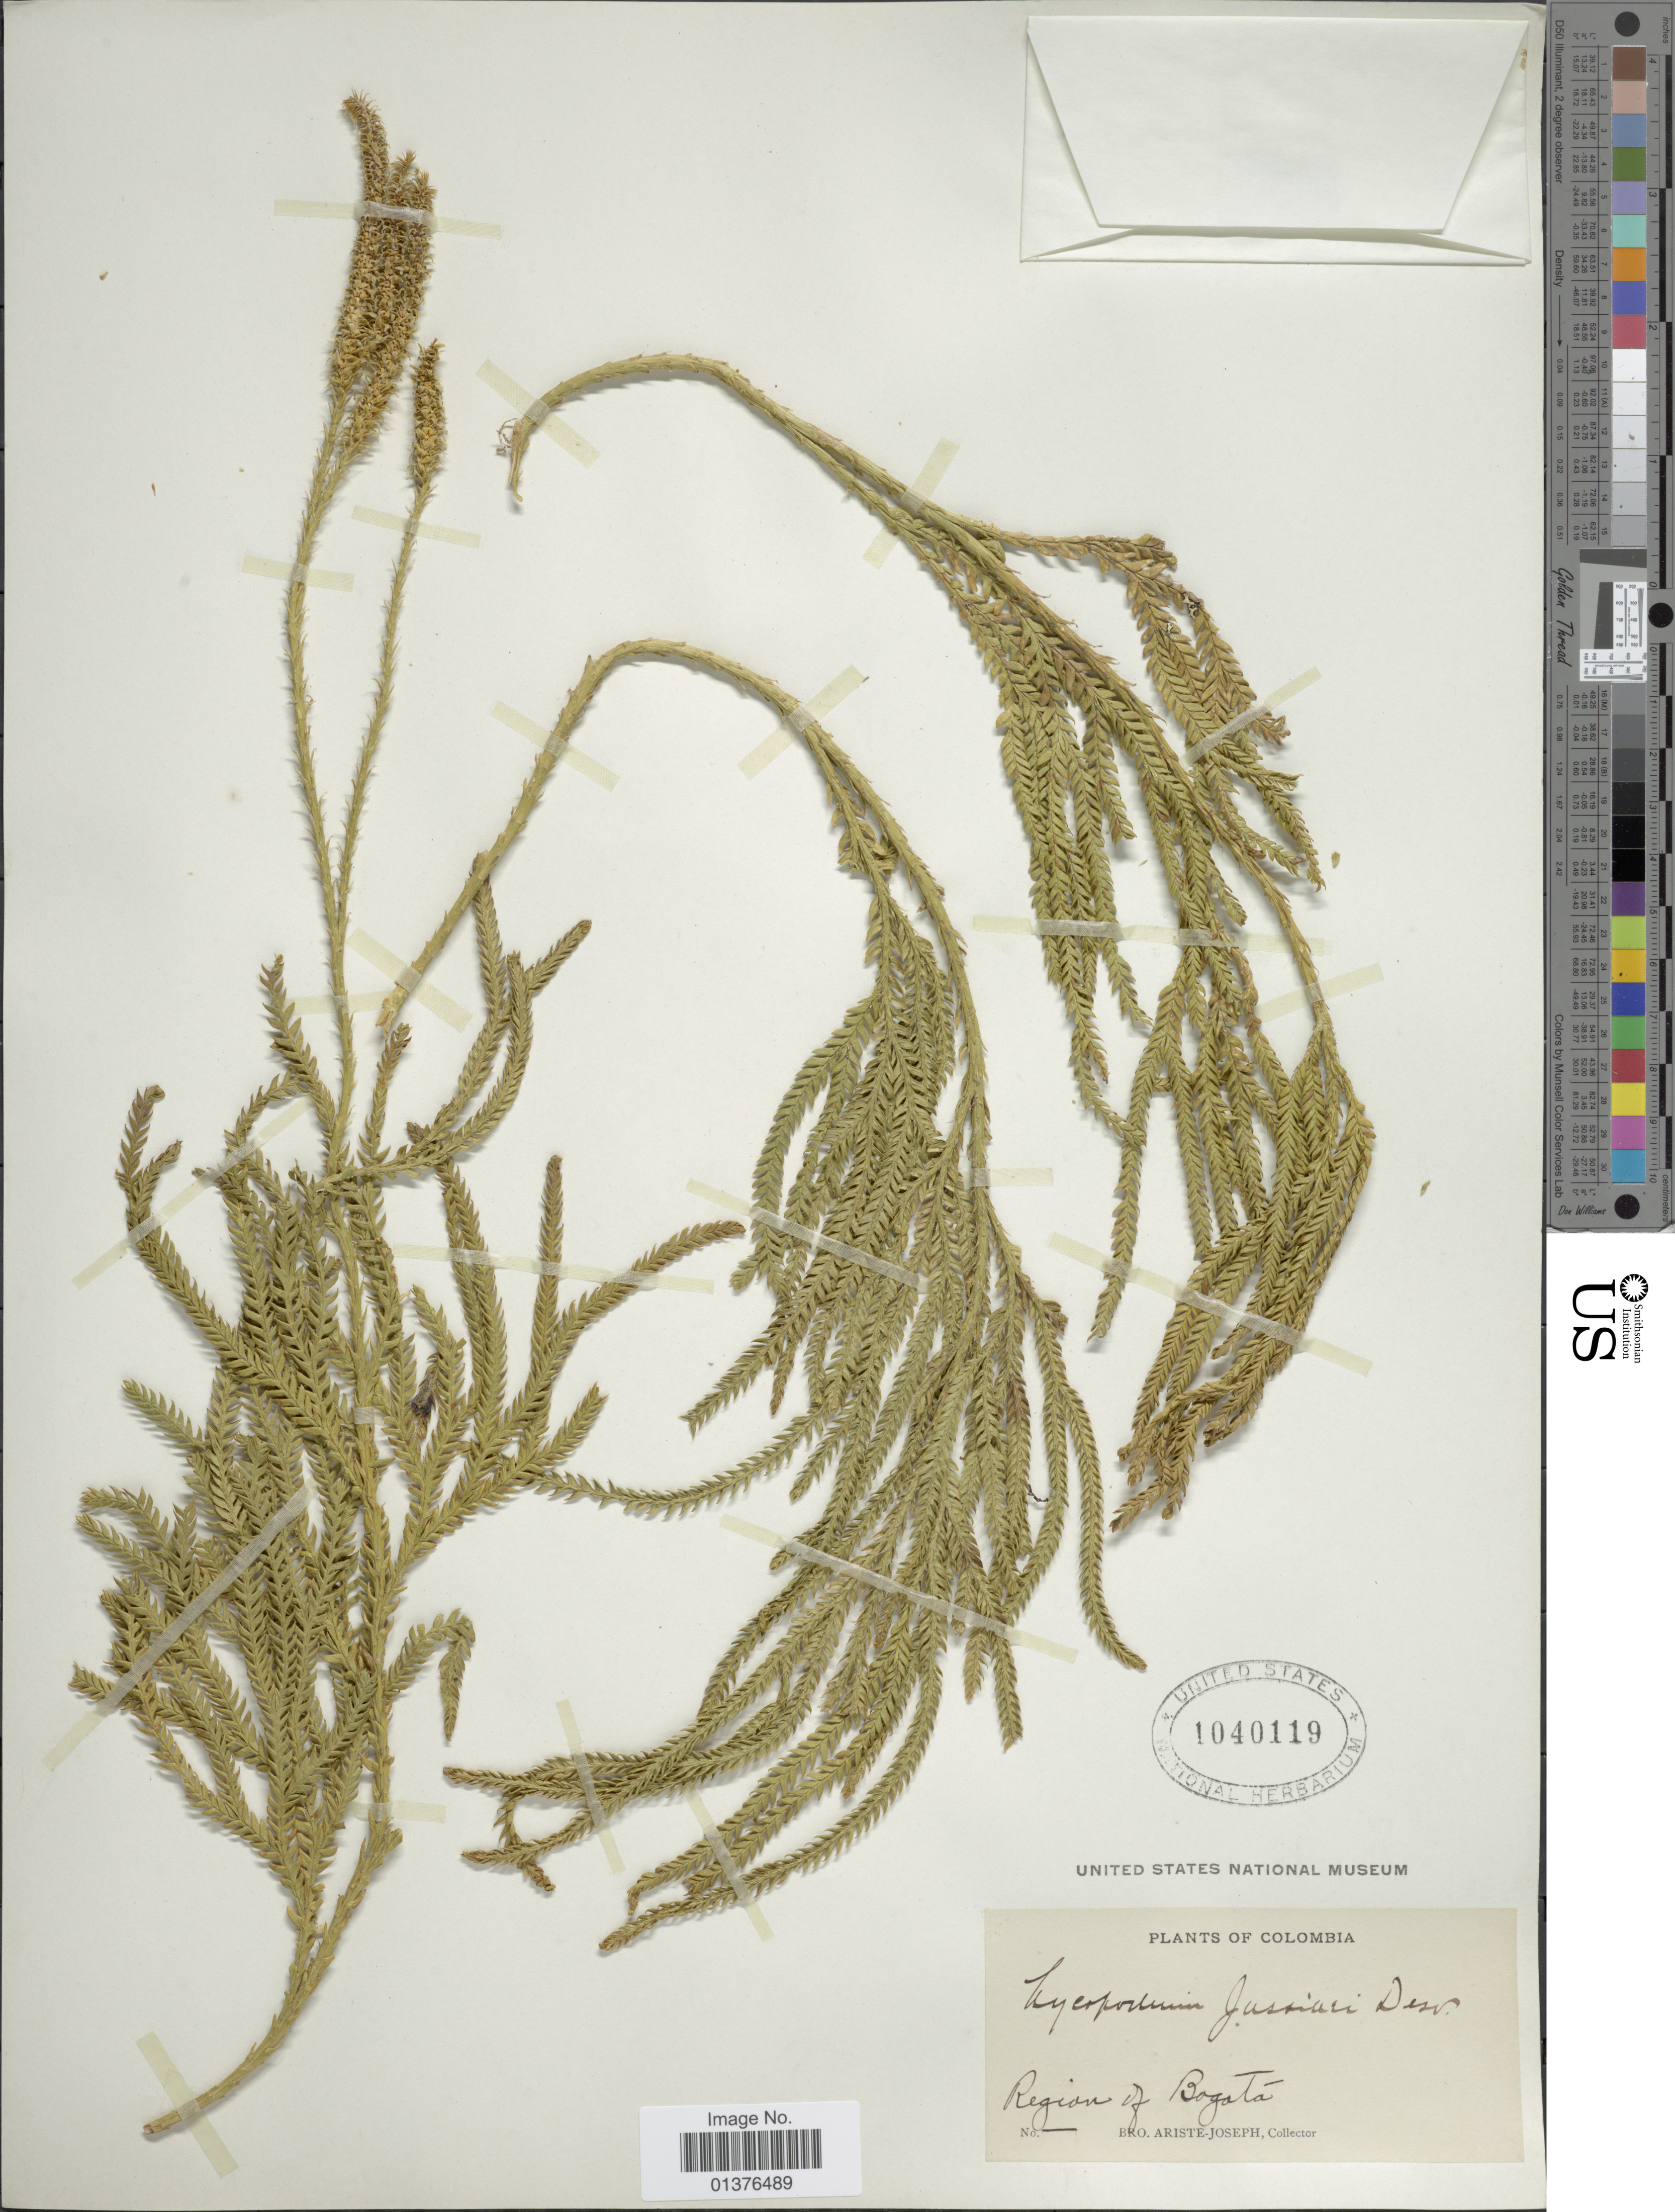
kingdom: Plantae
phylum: Tracheophyta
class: Lycopodiopsida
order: Lycopodiales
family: Lycopodiaceae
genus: Diphasium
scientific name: Diphasium jussiaei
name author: (Desv.) C. Presl ex Rothm.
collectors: Bro. Ariste-Joseph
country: Colombia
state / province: Bogota D.C.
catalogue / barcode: US 1040119